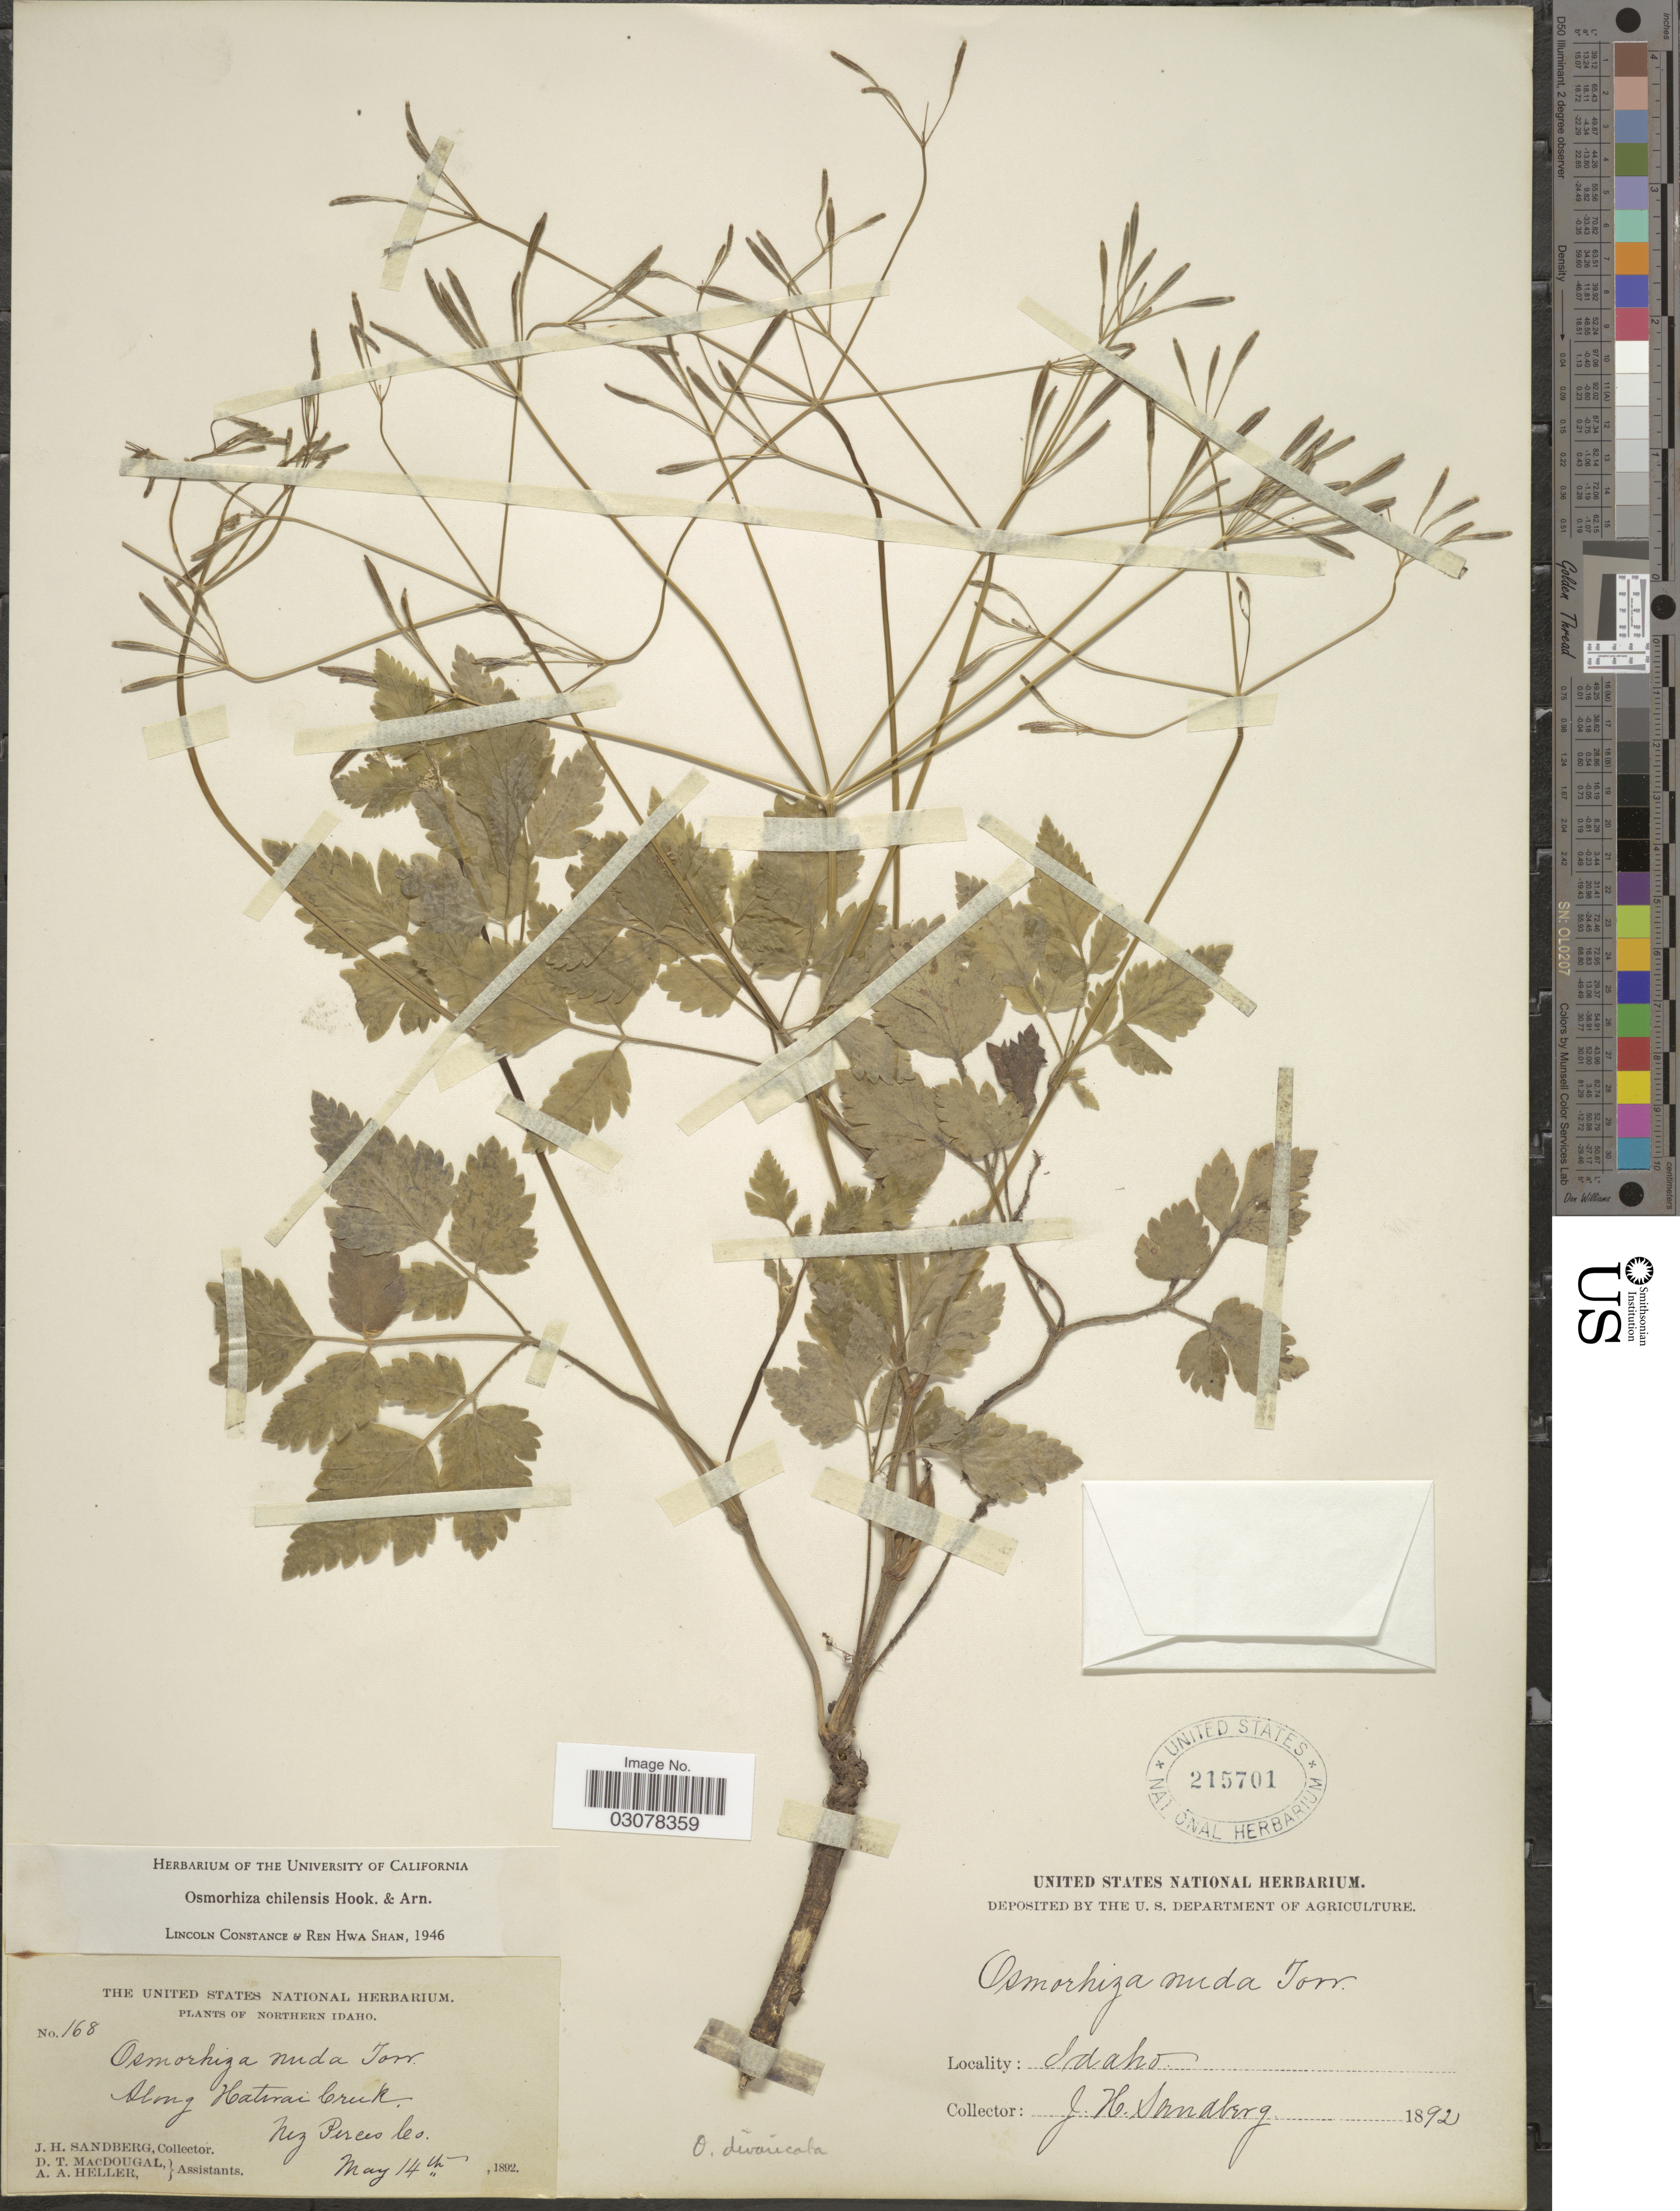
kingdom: Plantae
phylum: Tracheophyta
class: Magnoliopsida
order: Apiales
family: Apiaceae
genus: Osmorhiza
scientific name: Osmorhiza chilensis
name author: Hook. & Arn.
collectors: J. H. Sandberg, D. T. MacDougal & A. A. Heller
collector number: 168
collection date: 1892-05-14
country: United States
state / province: Idaho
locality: Northern Idaho. Along Hatwai Creek. Nez Perces Co.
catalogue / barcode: US 215701